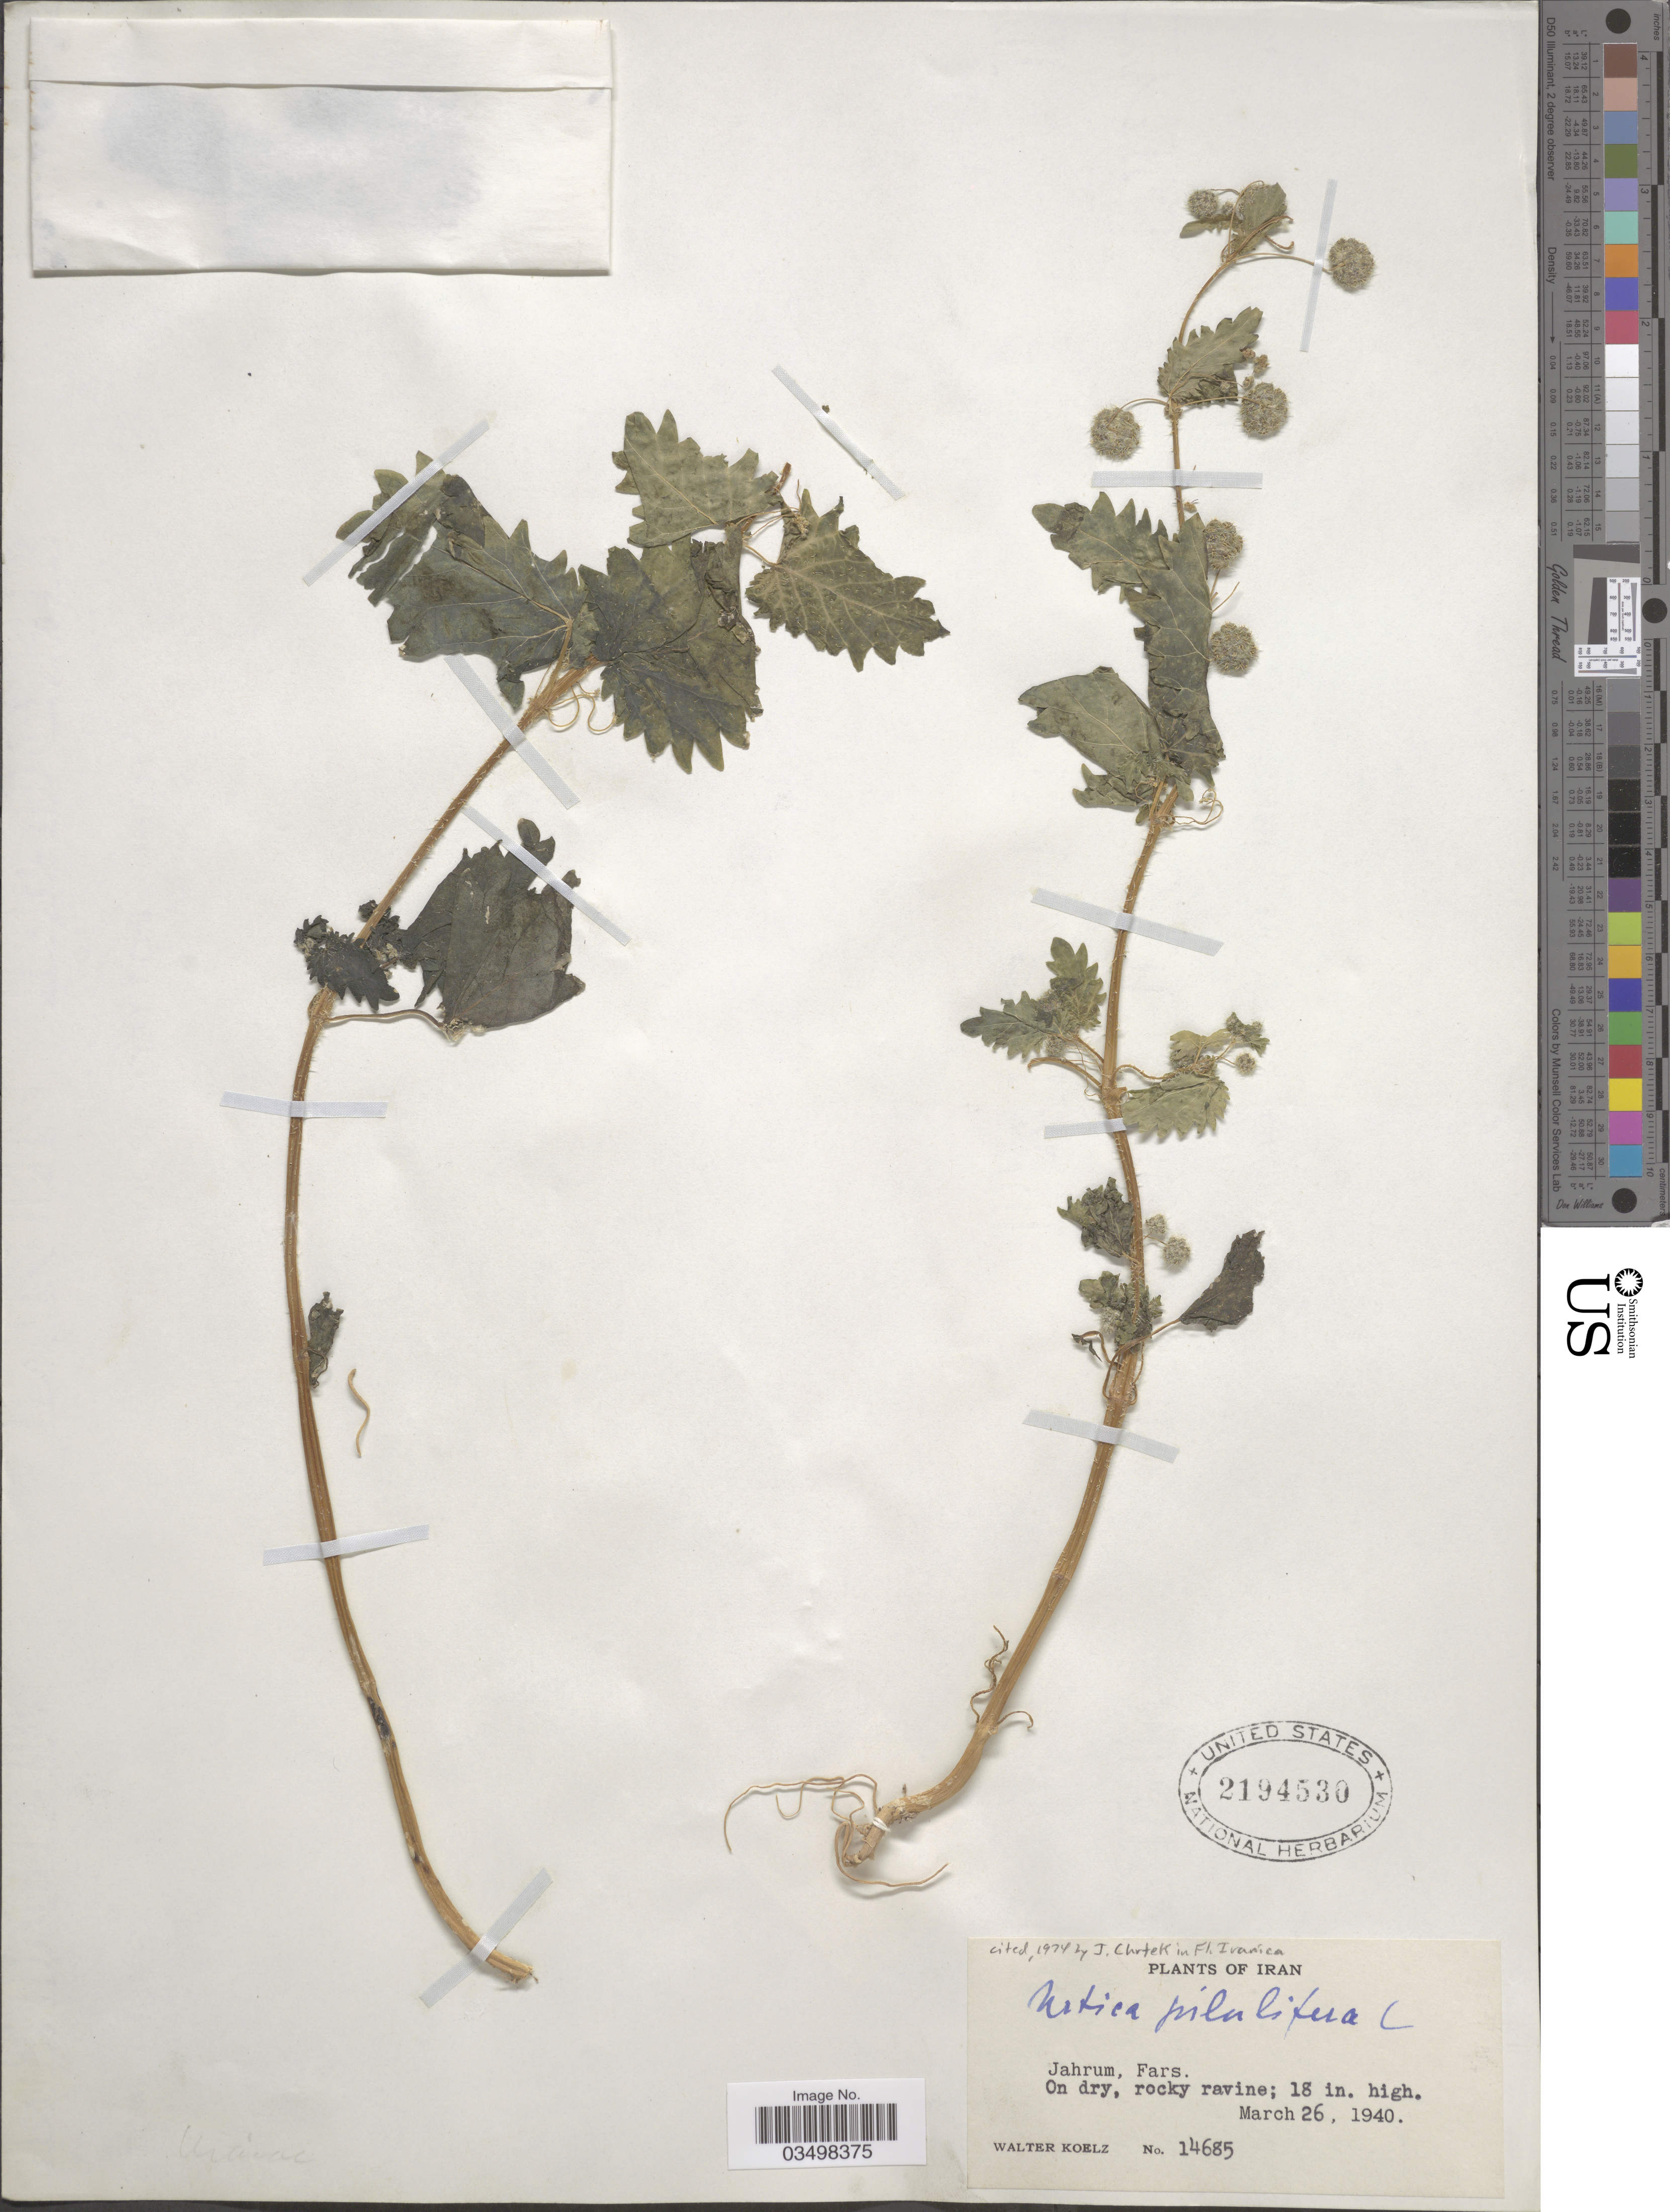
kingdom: Plantae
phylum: Tracheophyta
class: Magnoliopsida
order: Rosales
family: Urticaceae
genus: Urtica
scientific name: Urtica pilulifera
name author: L.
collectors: W. N. Koelz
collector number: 14685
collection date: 1940-03-26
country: Iran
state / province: Fars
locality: Jahrum.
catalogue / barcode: US 2194530